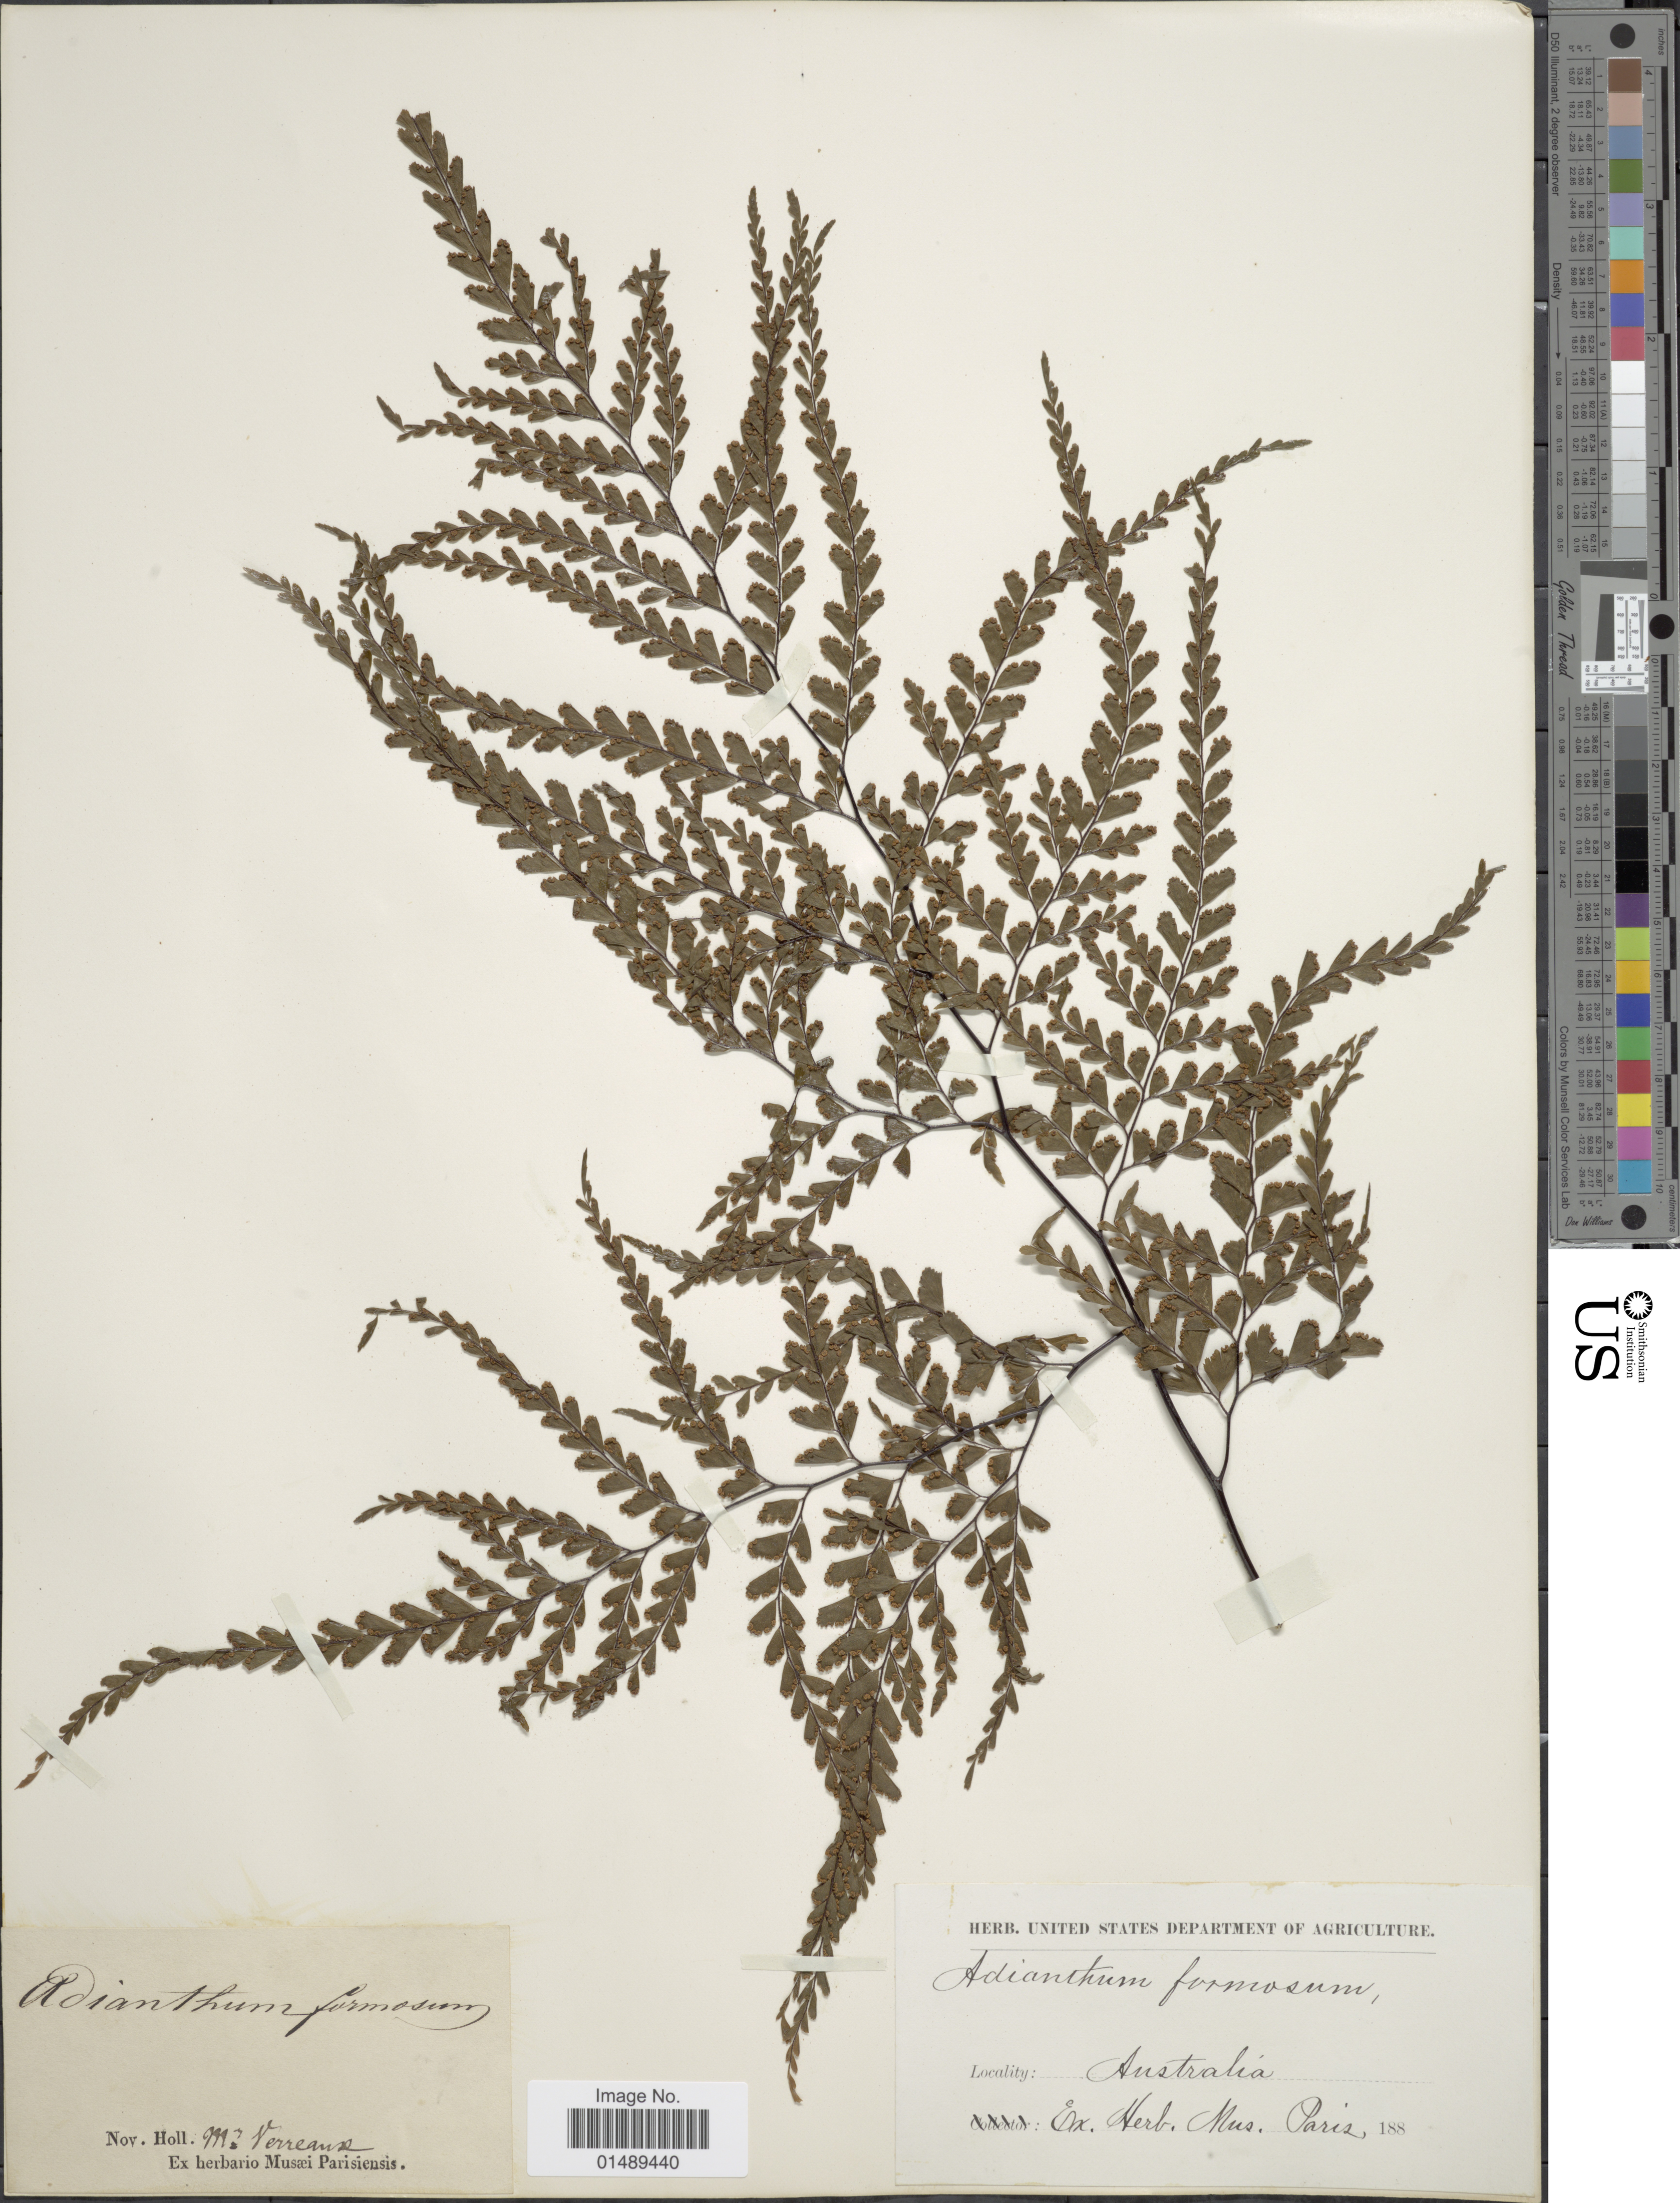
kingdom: Plantae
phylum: Tracheophyta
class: Polypodiopsida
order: Polypodiales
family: Pteridaceae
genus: Adiantum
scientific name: Adiantum formosum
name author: R. Br.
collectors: M. Verreaux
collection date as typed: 188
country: Australia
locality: Nov. Hollande